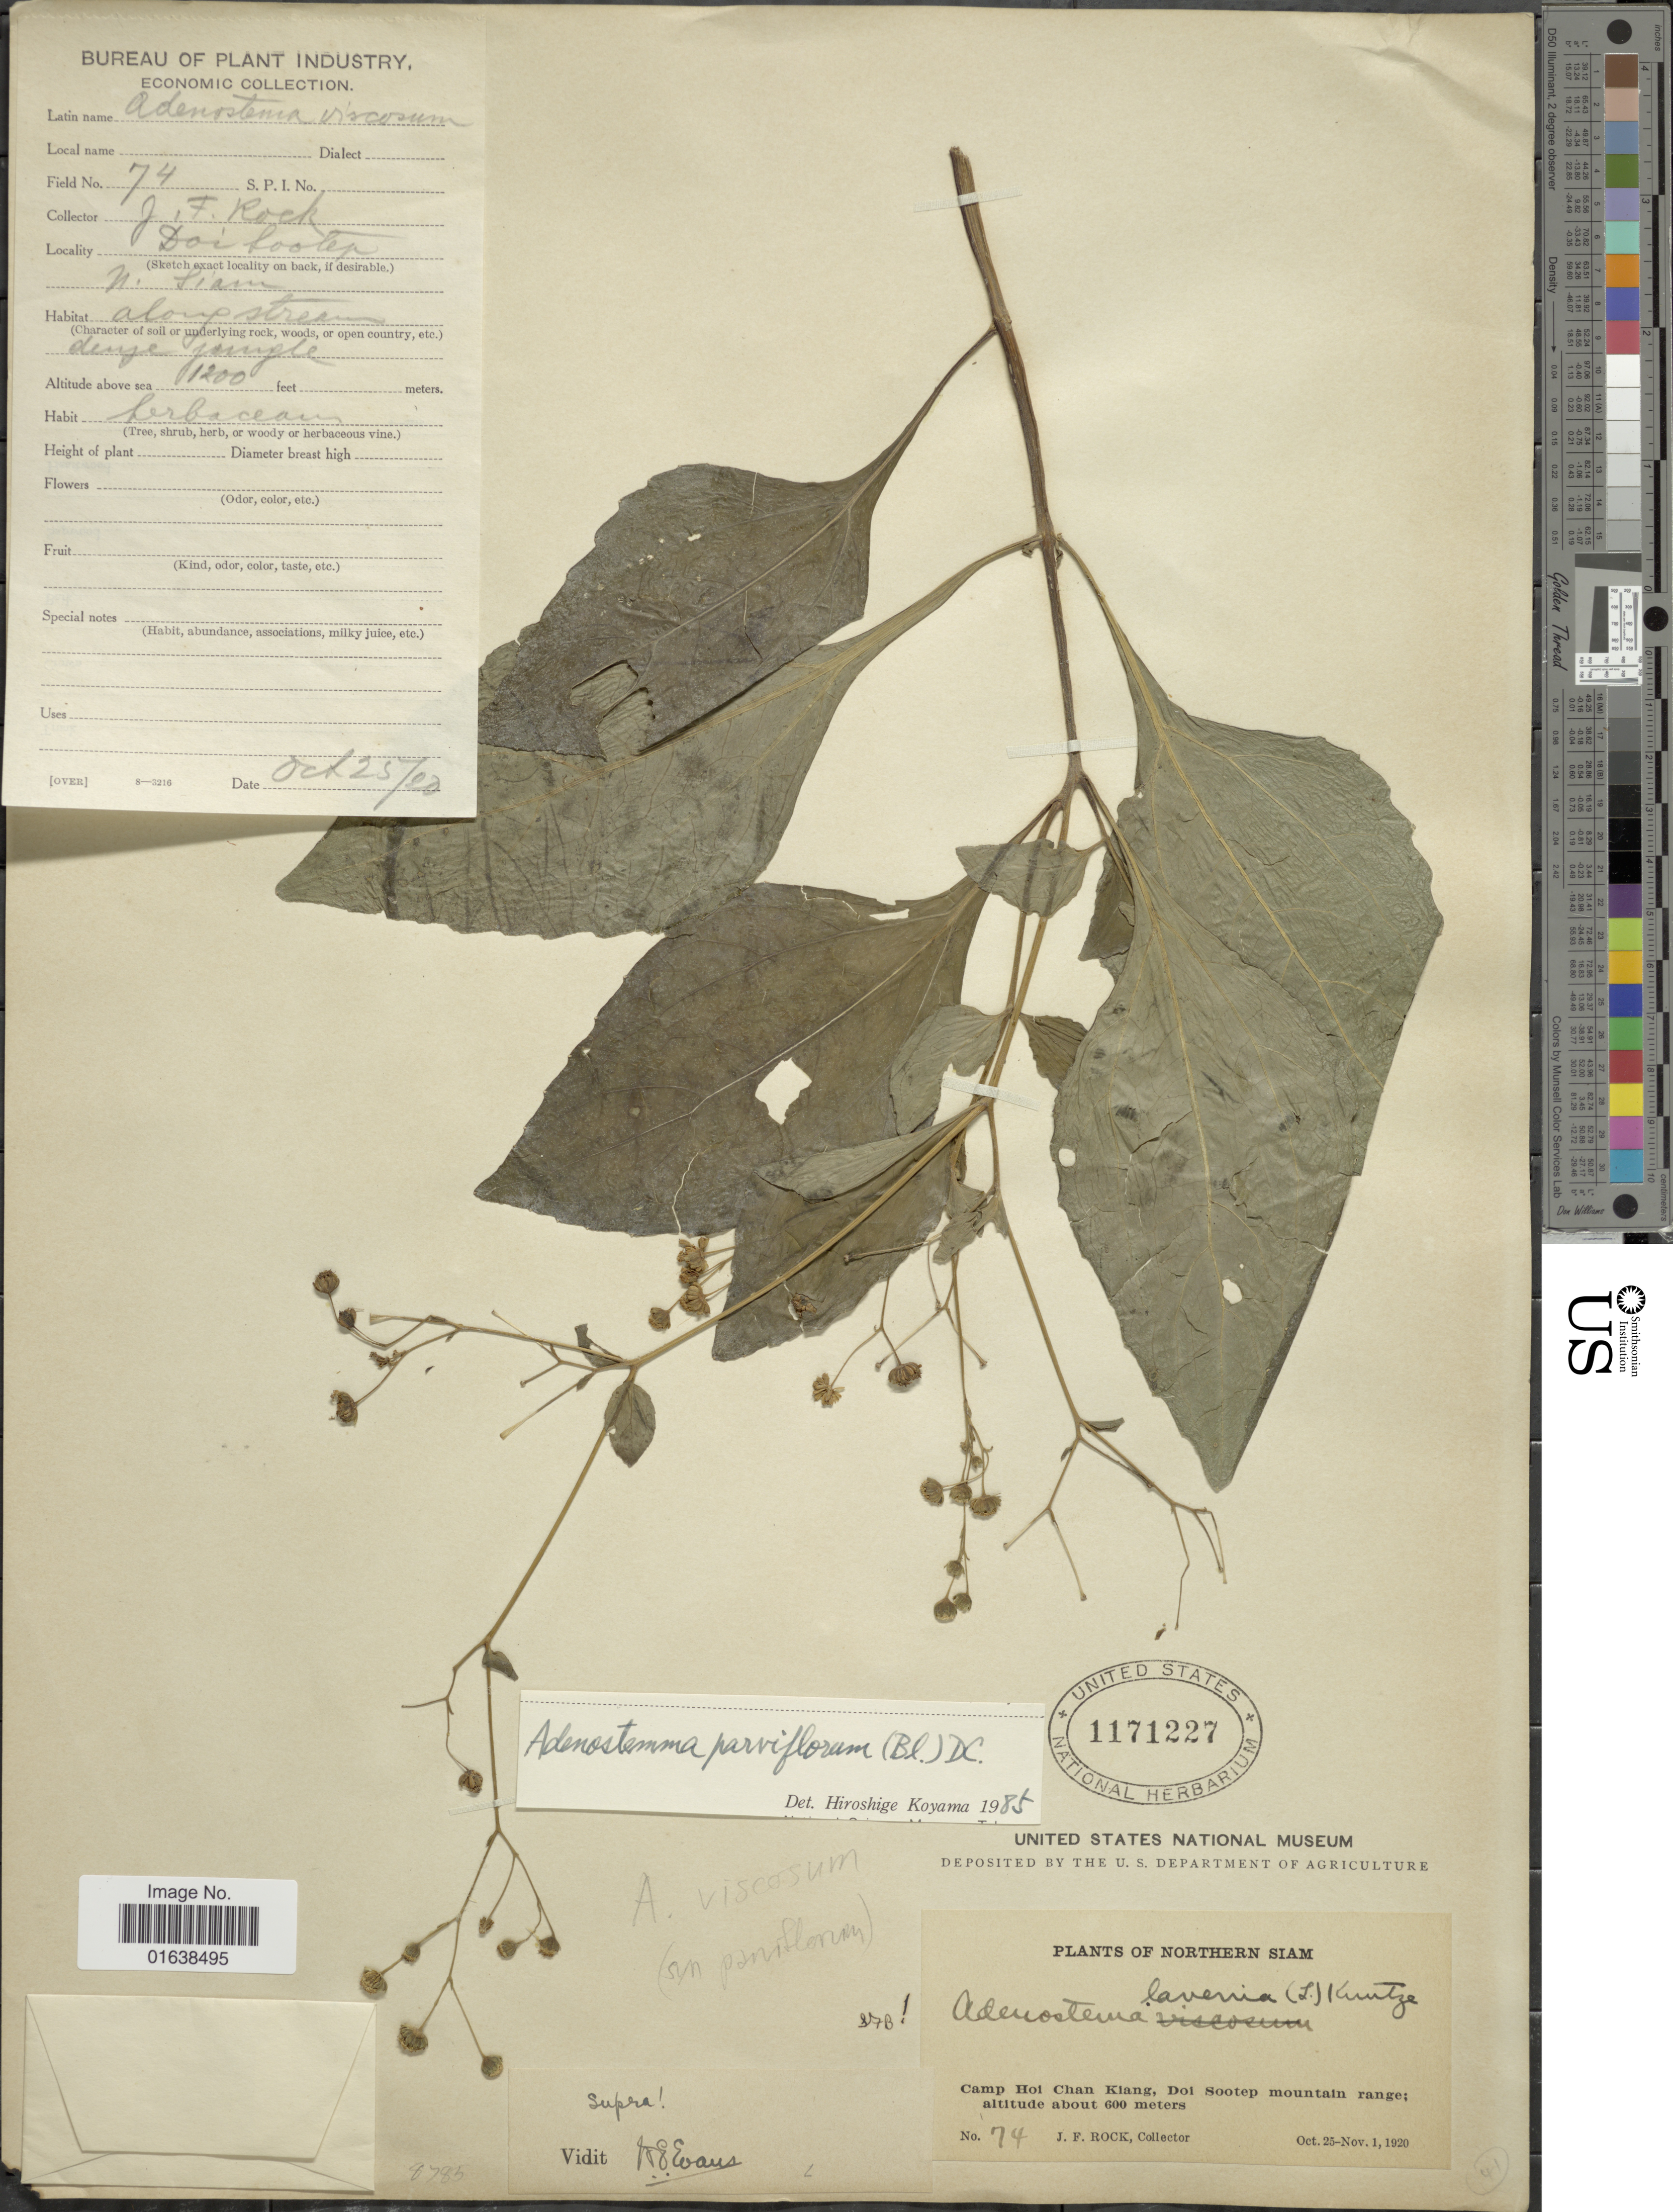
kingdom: Plantae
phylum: Tracheophyta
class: Magnoliopsida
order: Asterales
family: Asteraceae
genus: Adenostemma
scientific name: Adenostemma viscosum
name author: J.R. Forst. & G. Forst.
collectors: J. Rock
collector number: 74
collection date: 1920-10-25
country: Thailand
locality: Northern Siam. Camp Hoi Chan Kiang, Doi Sootep mountain range. Doi bootep. Along stream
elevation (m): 1200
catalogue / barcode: US 1171227